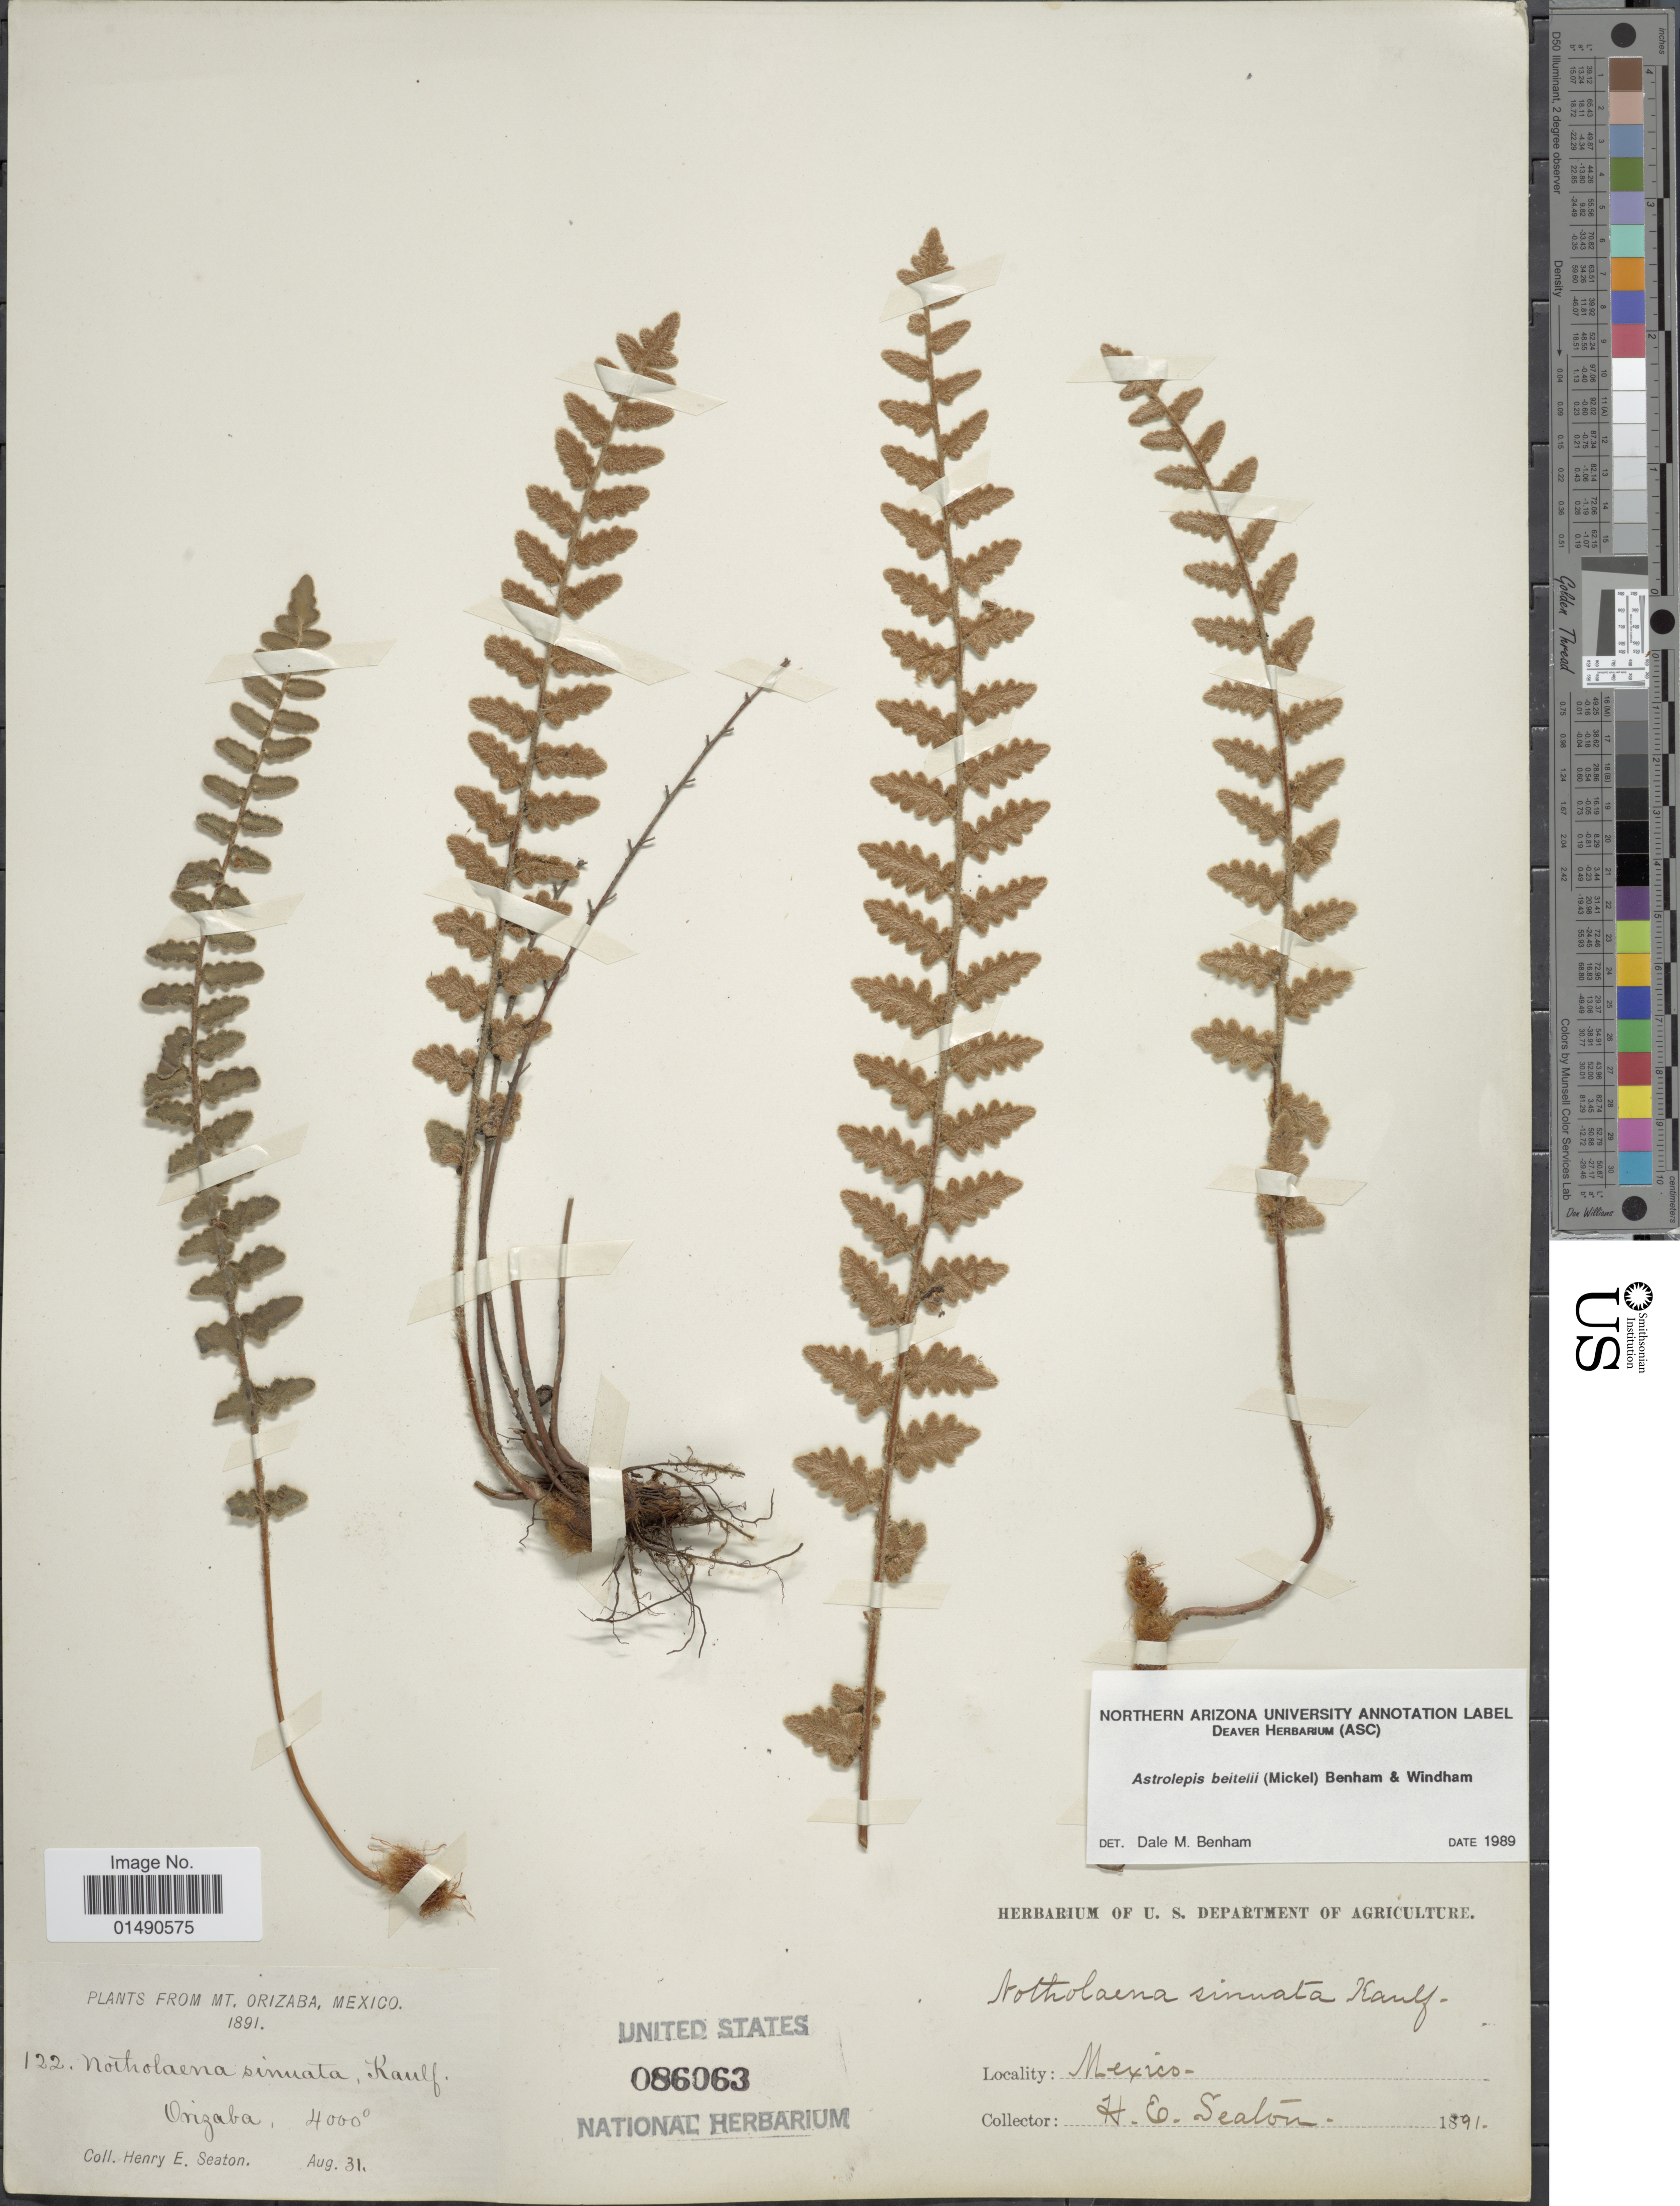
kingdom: Plantae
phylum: Tracheophyta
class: Polypodiopsida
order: Polypodiales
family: Pteridaceae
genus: Astrolepis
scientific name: Astrolepis laevis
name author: (Mart. & Ikonn.-Gal.) Mickel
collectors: H. E. Seaton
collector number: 122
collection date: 1891-08-31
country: Mexico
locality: Orizala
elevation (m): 1219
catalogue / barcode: US 86063